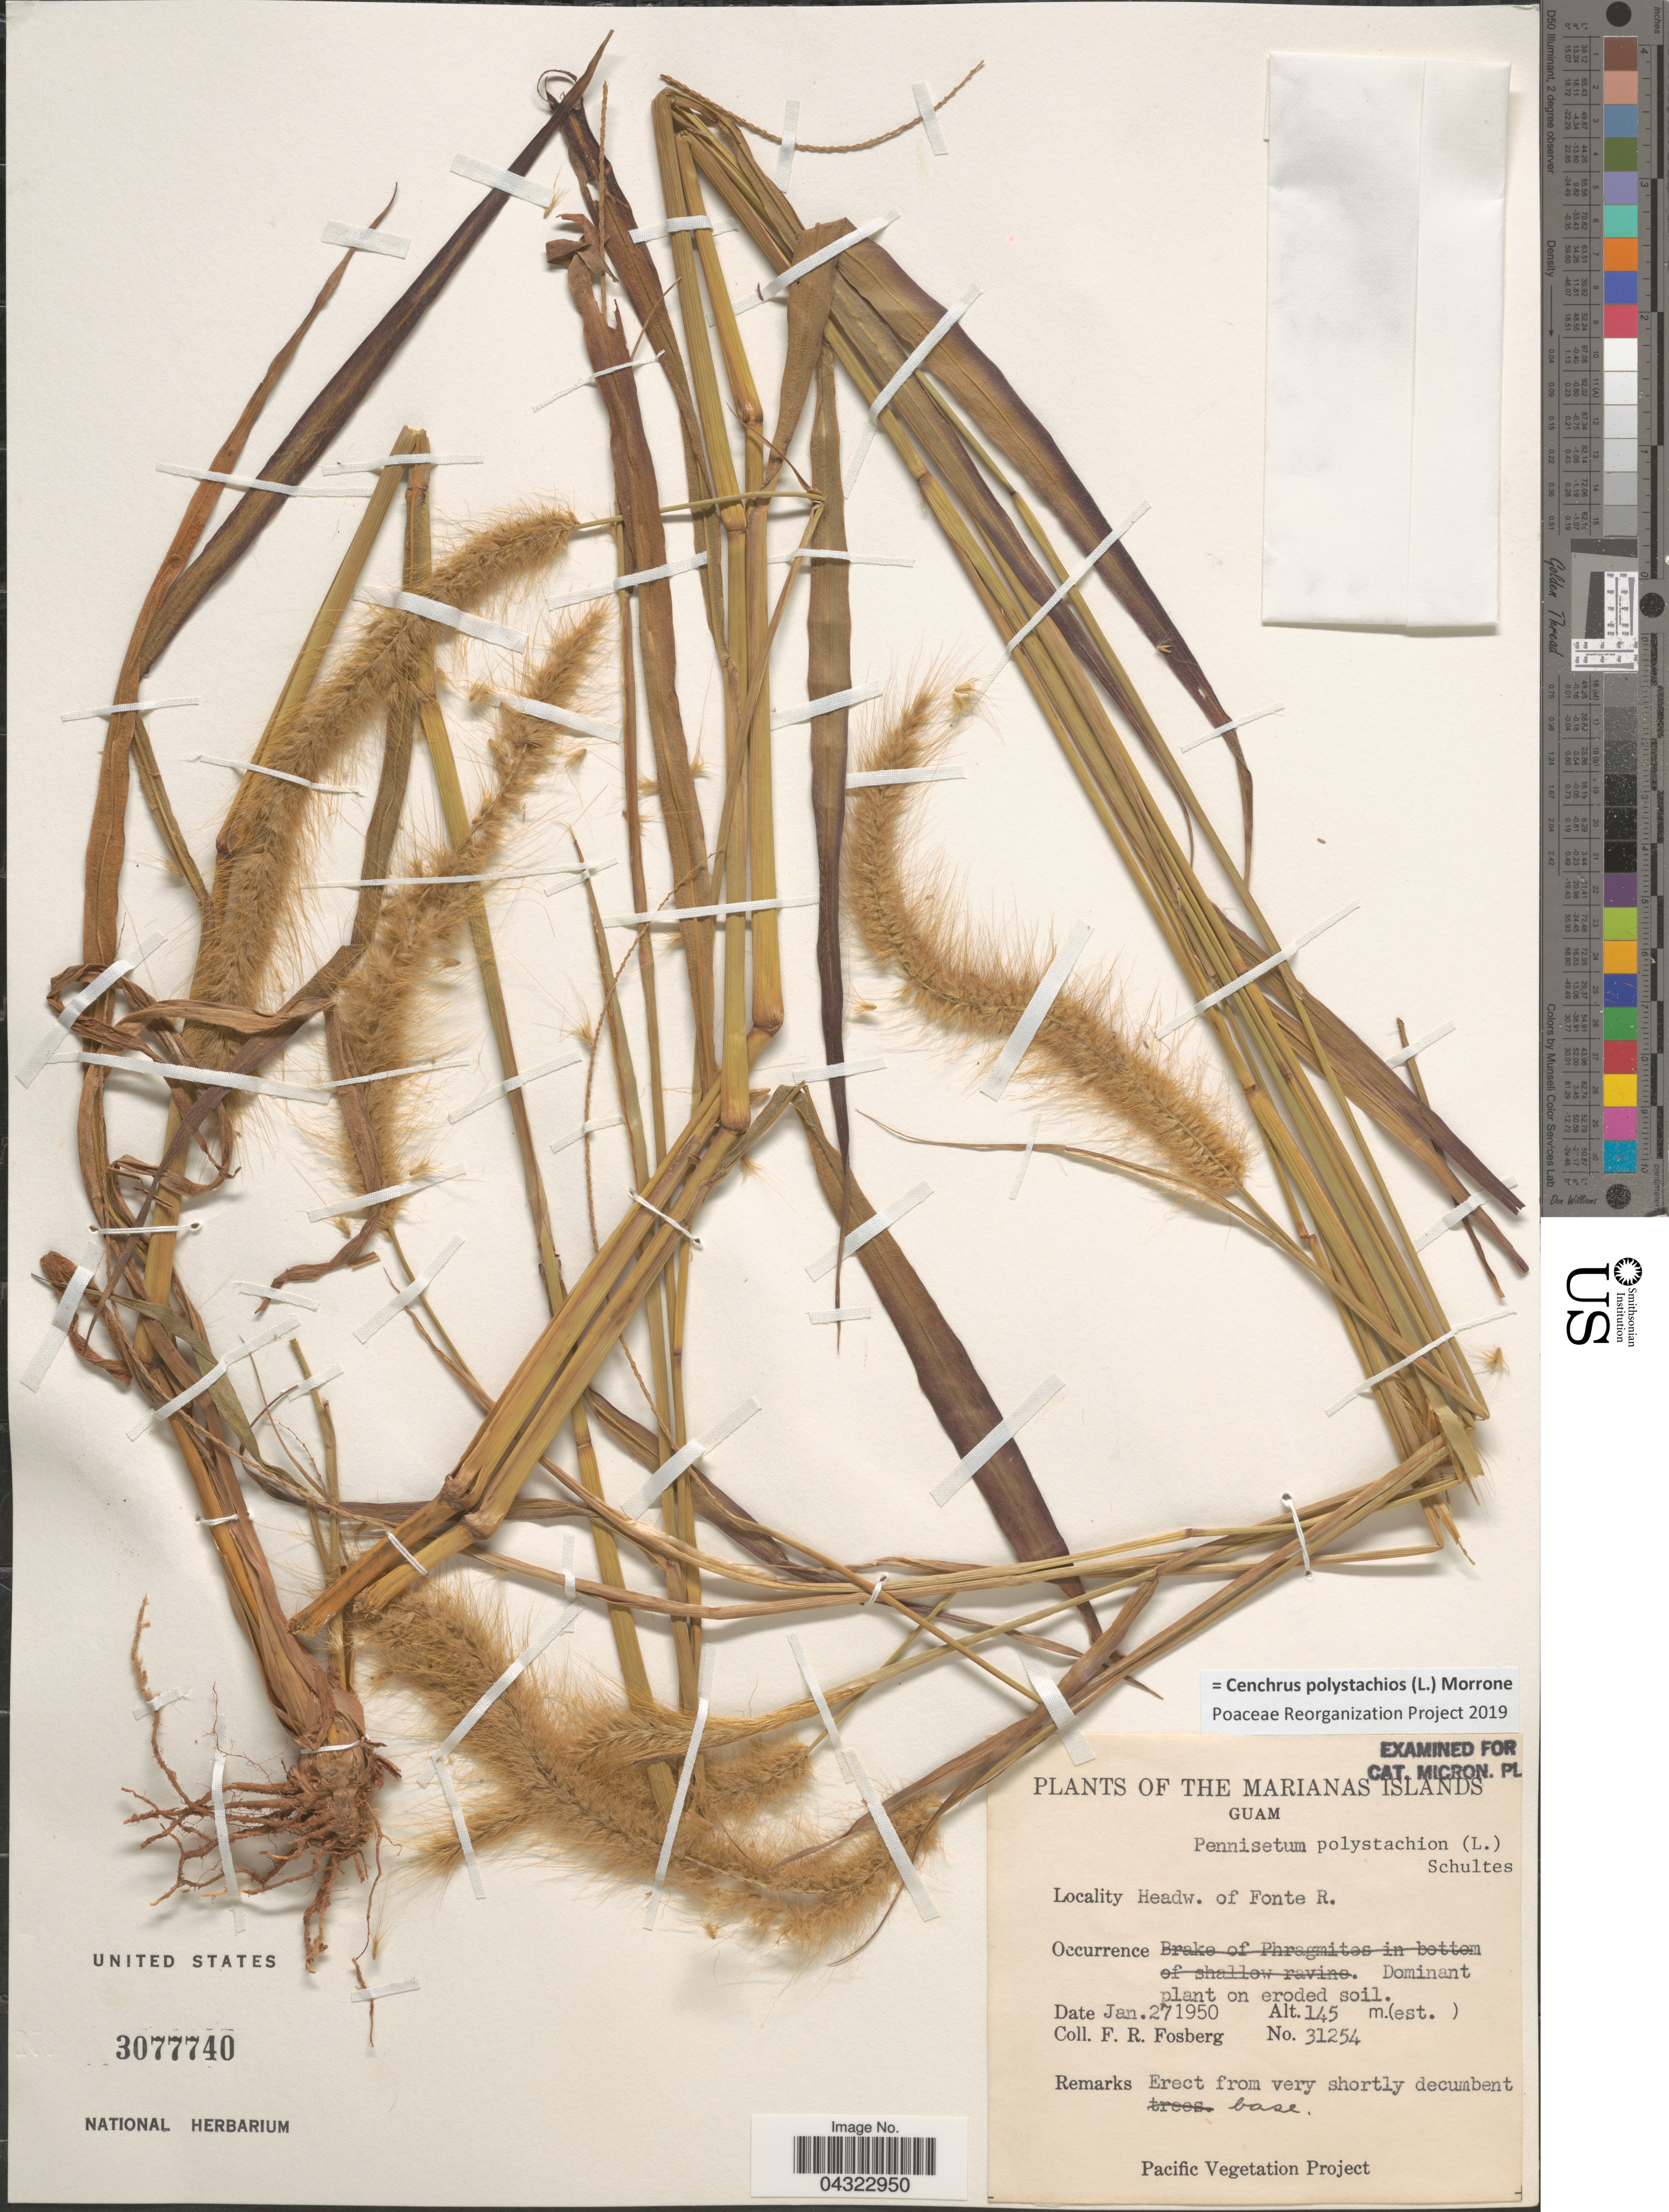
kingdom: Plantae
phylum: Tracheophyta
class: Liliopsida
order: Poales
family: Poaceae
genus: Cenchrus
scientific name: Cenchrus polystachios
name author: (L.) Morrone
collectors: F. R. Fosberg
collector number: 31254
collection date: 1950-01-27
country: Guam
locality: The Marianas Islands. Guam. Headw. of Fonte R.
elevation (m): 145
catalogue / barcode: US 3077740